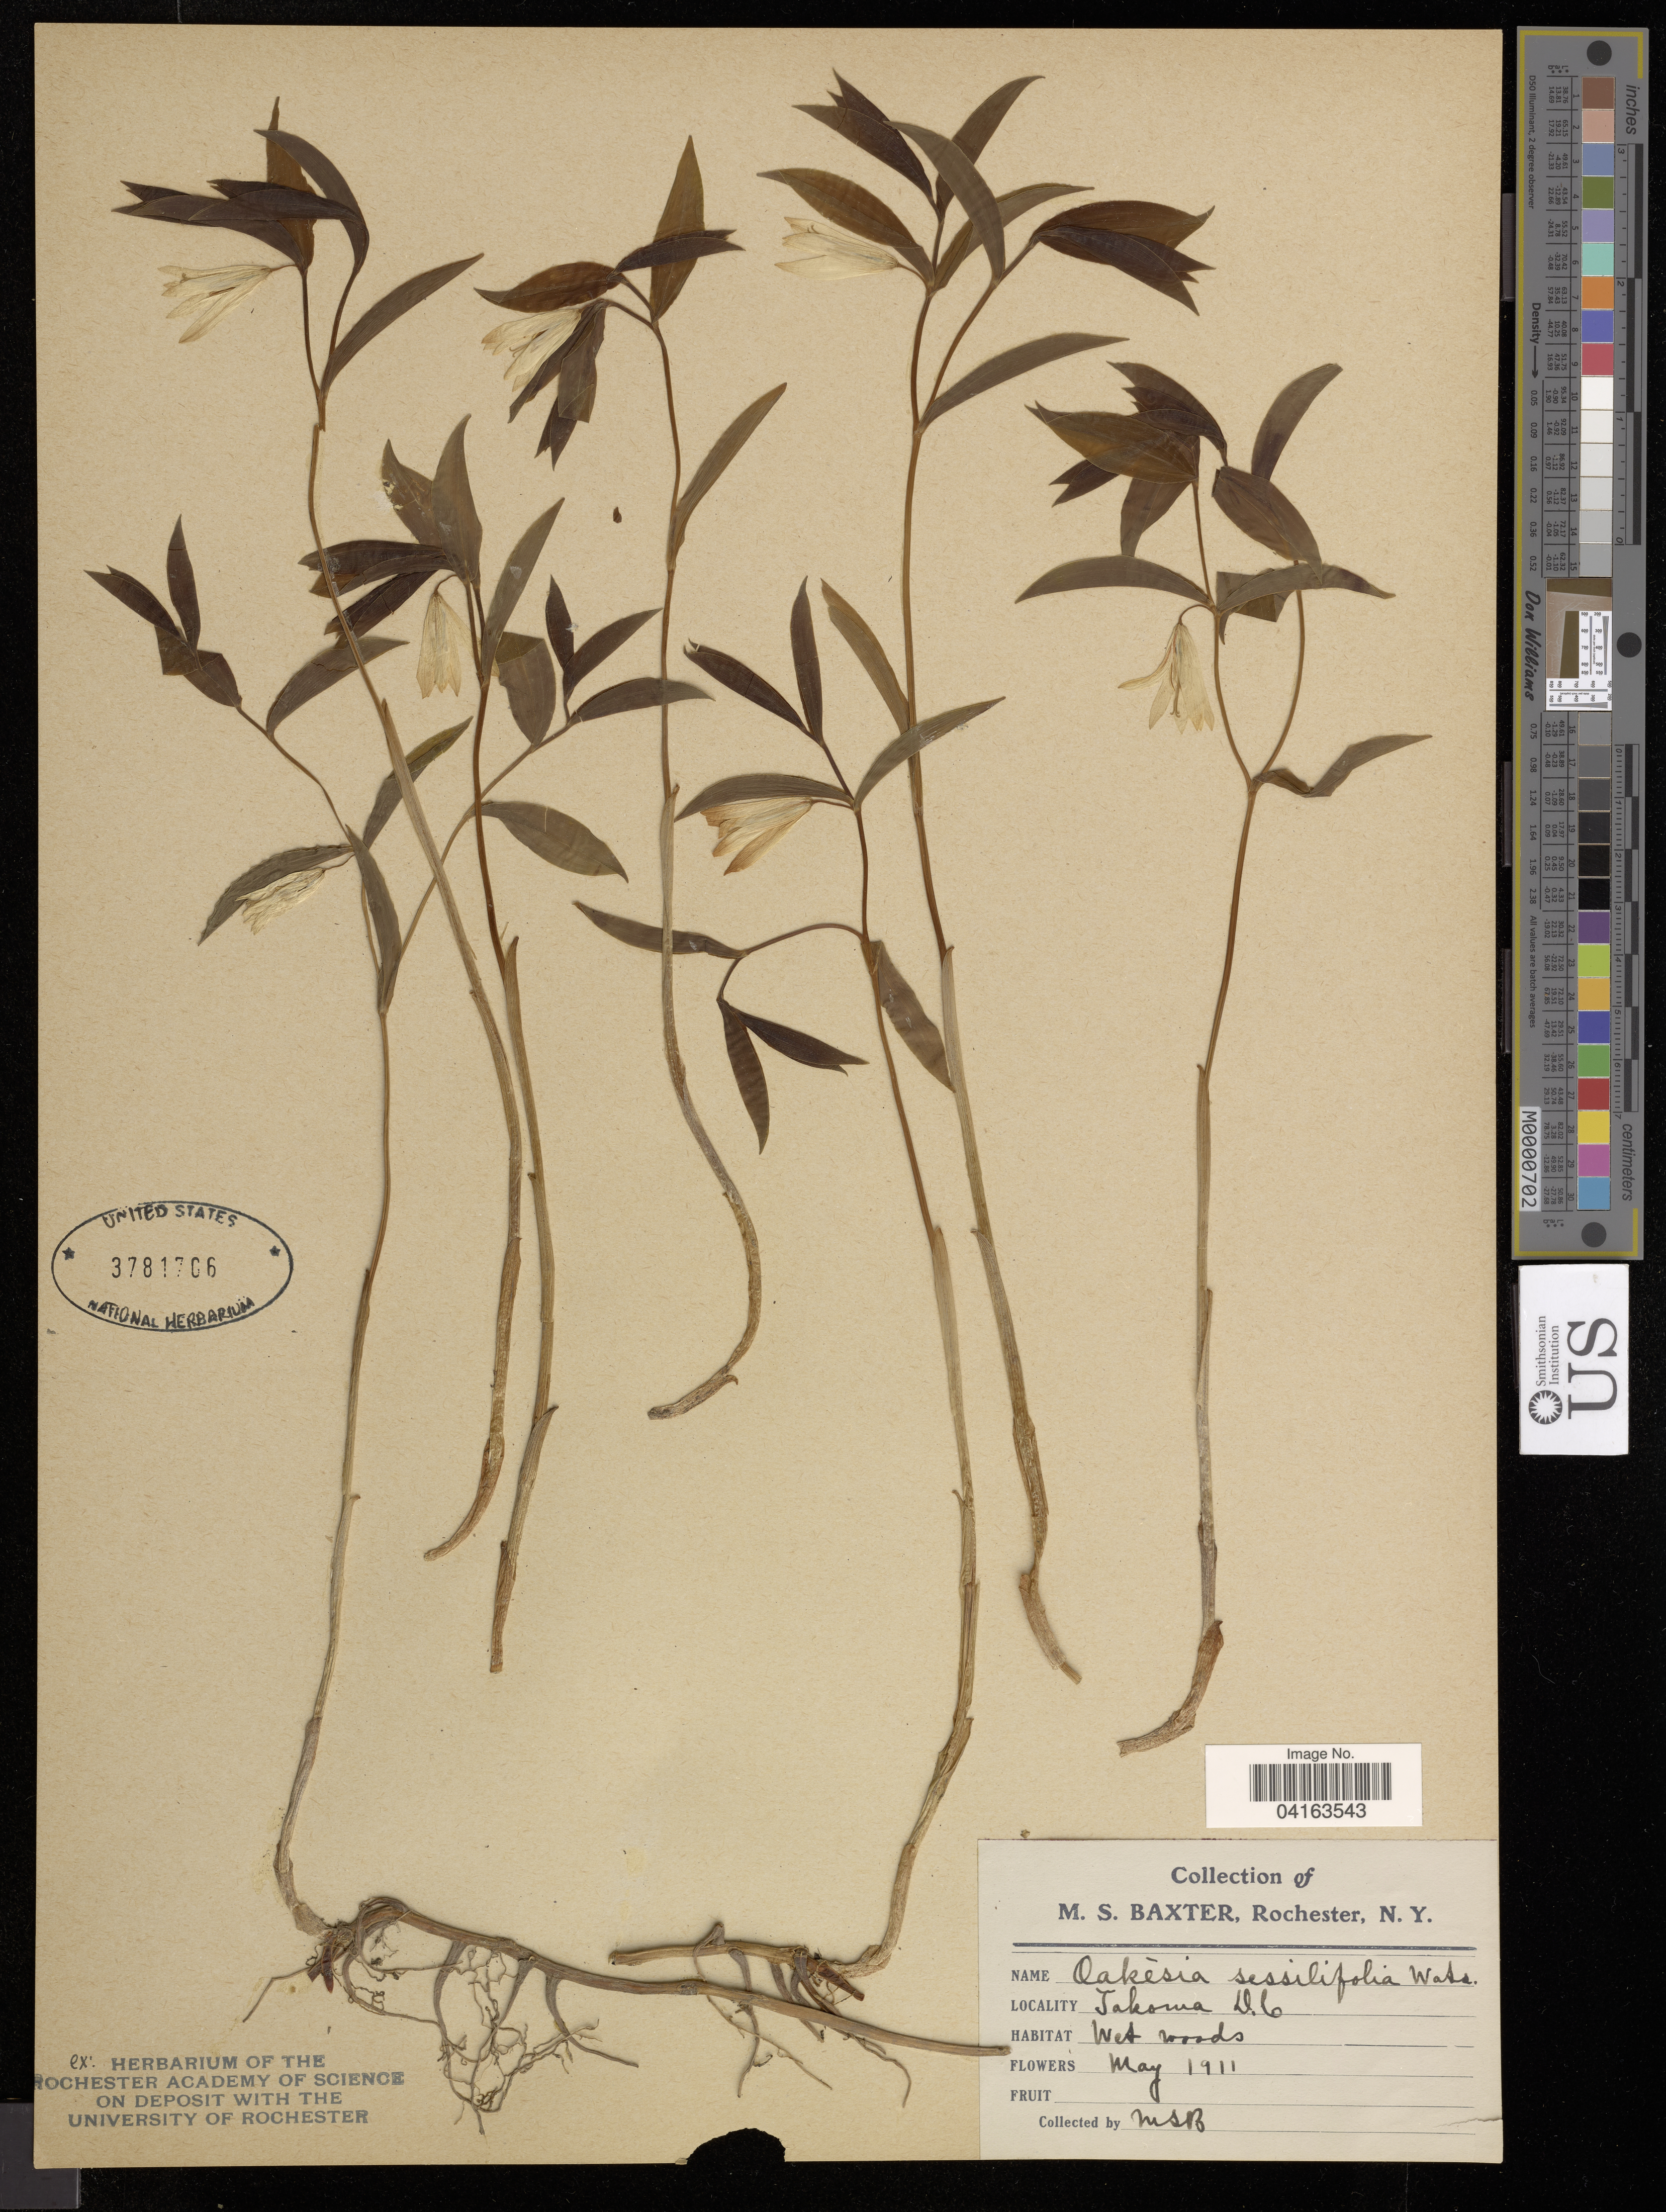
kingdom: Plantae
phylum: Tracheophyta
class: Liliopsida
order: Liliales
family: Colchicaceae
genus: Uvularia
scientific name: Uvularia sessilifolia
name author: L.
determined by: Strong, Mark T., (BOT), Smithsonian Institution - National Museum of Natural History (UNITED STATES)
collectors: M. Baxter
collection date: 1911-05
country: United States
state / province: New York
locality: Rochester. Takoma D. C.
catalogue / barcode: US 3781706